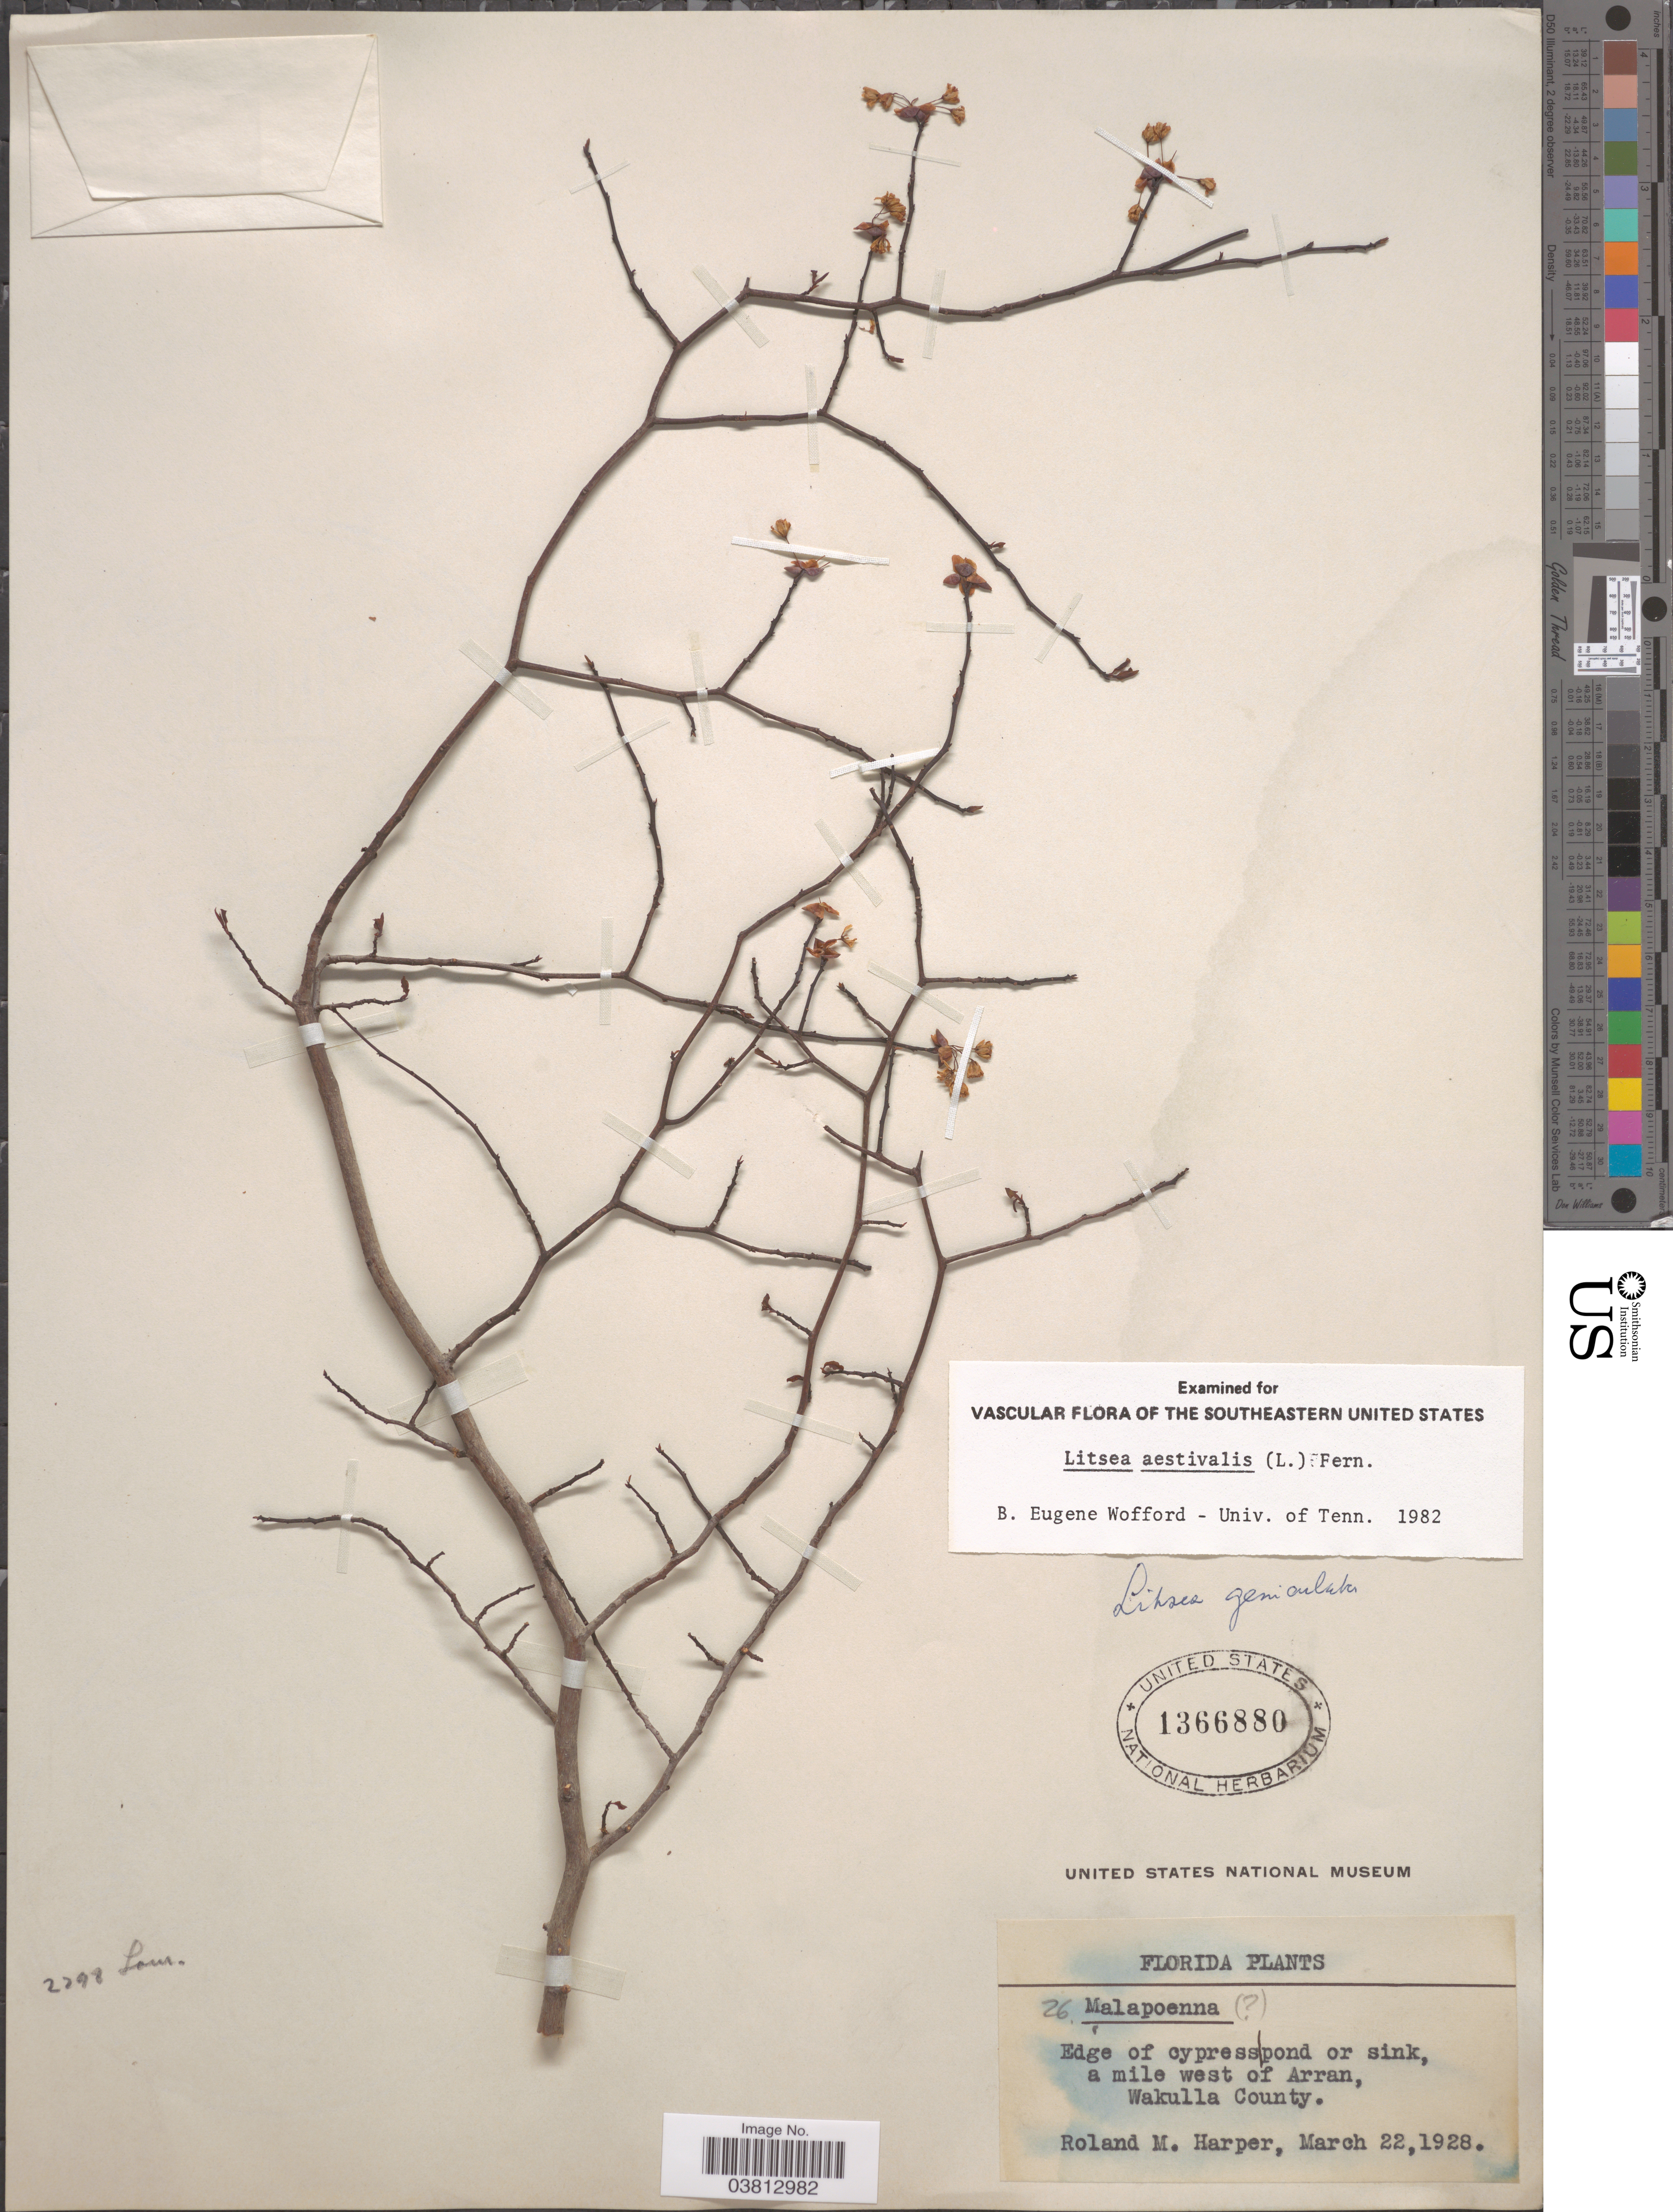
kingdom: Plantae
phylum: Tracheophyta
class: Magnoliopsida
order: Laurales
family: Lauraceae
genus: Litsea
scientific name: Litsea aestivalis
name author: (L.) Fernald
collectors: R. M. Harper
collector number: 26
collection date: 1928-03-22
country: United States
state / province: Florida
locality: Edge of cypress pond or sink, a mile west of Arran, Wakulla County.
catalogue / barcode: US 1366880